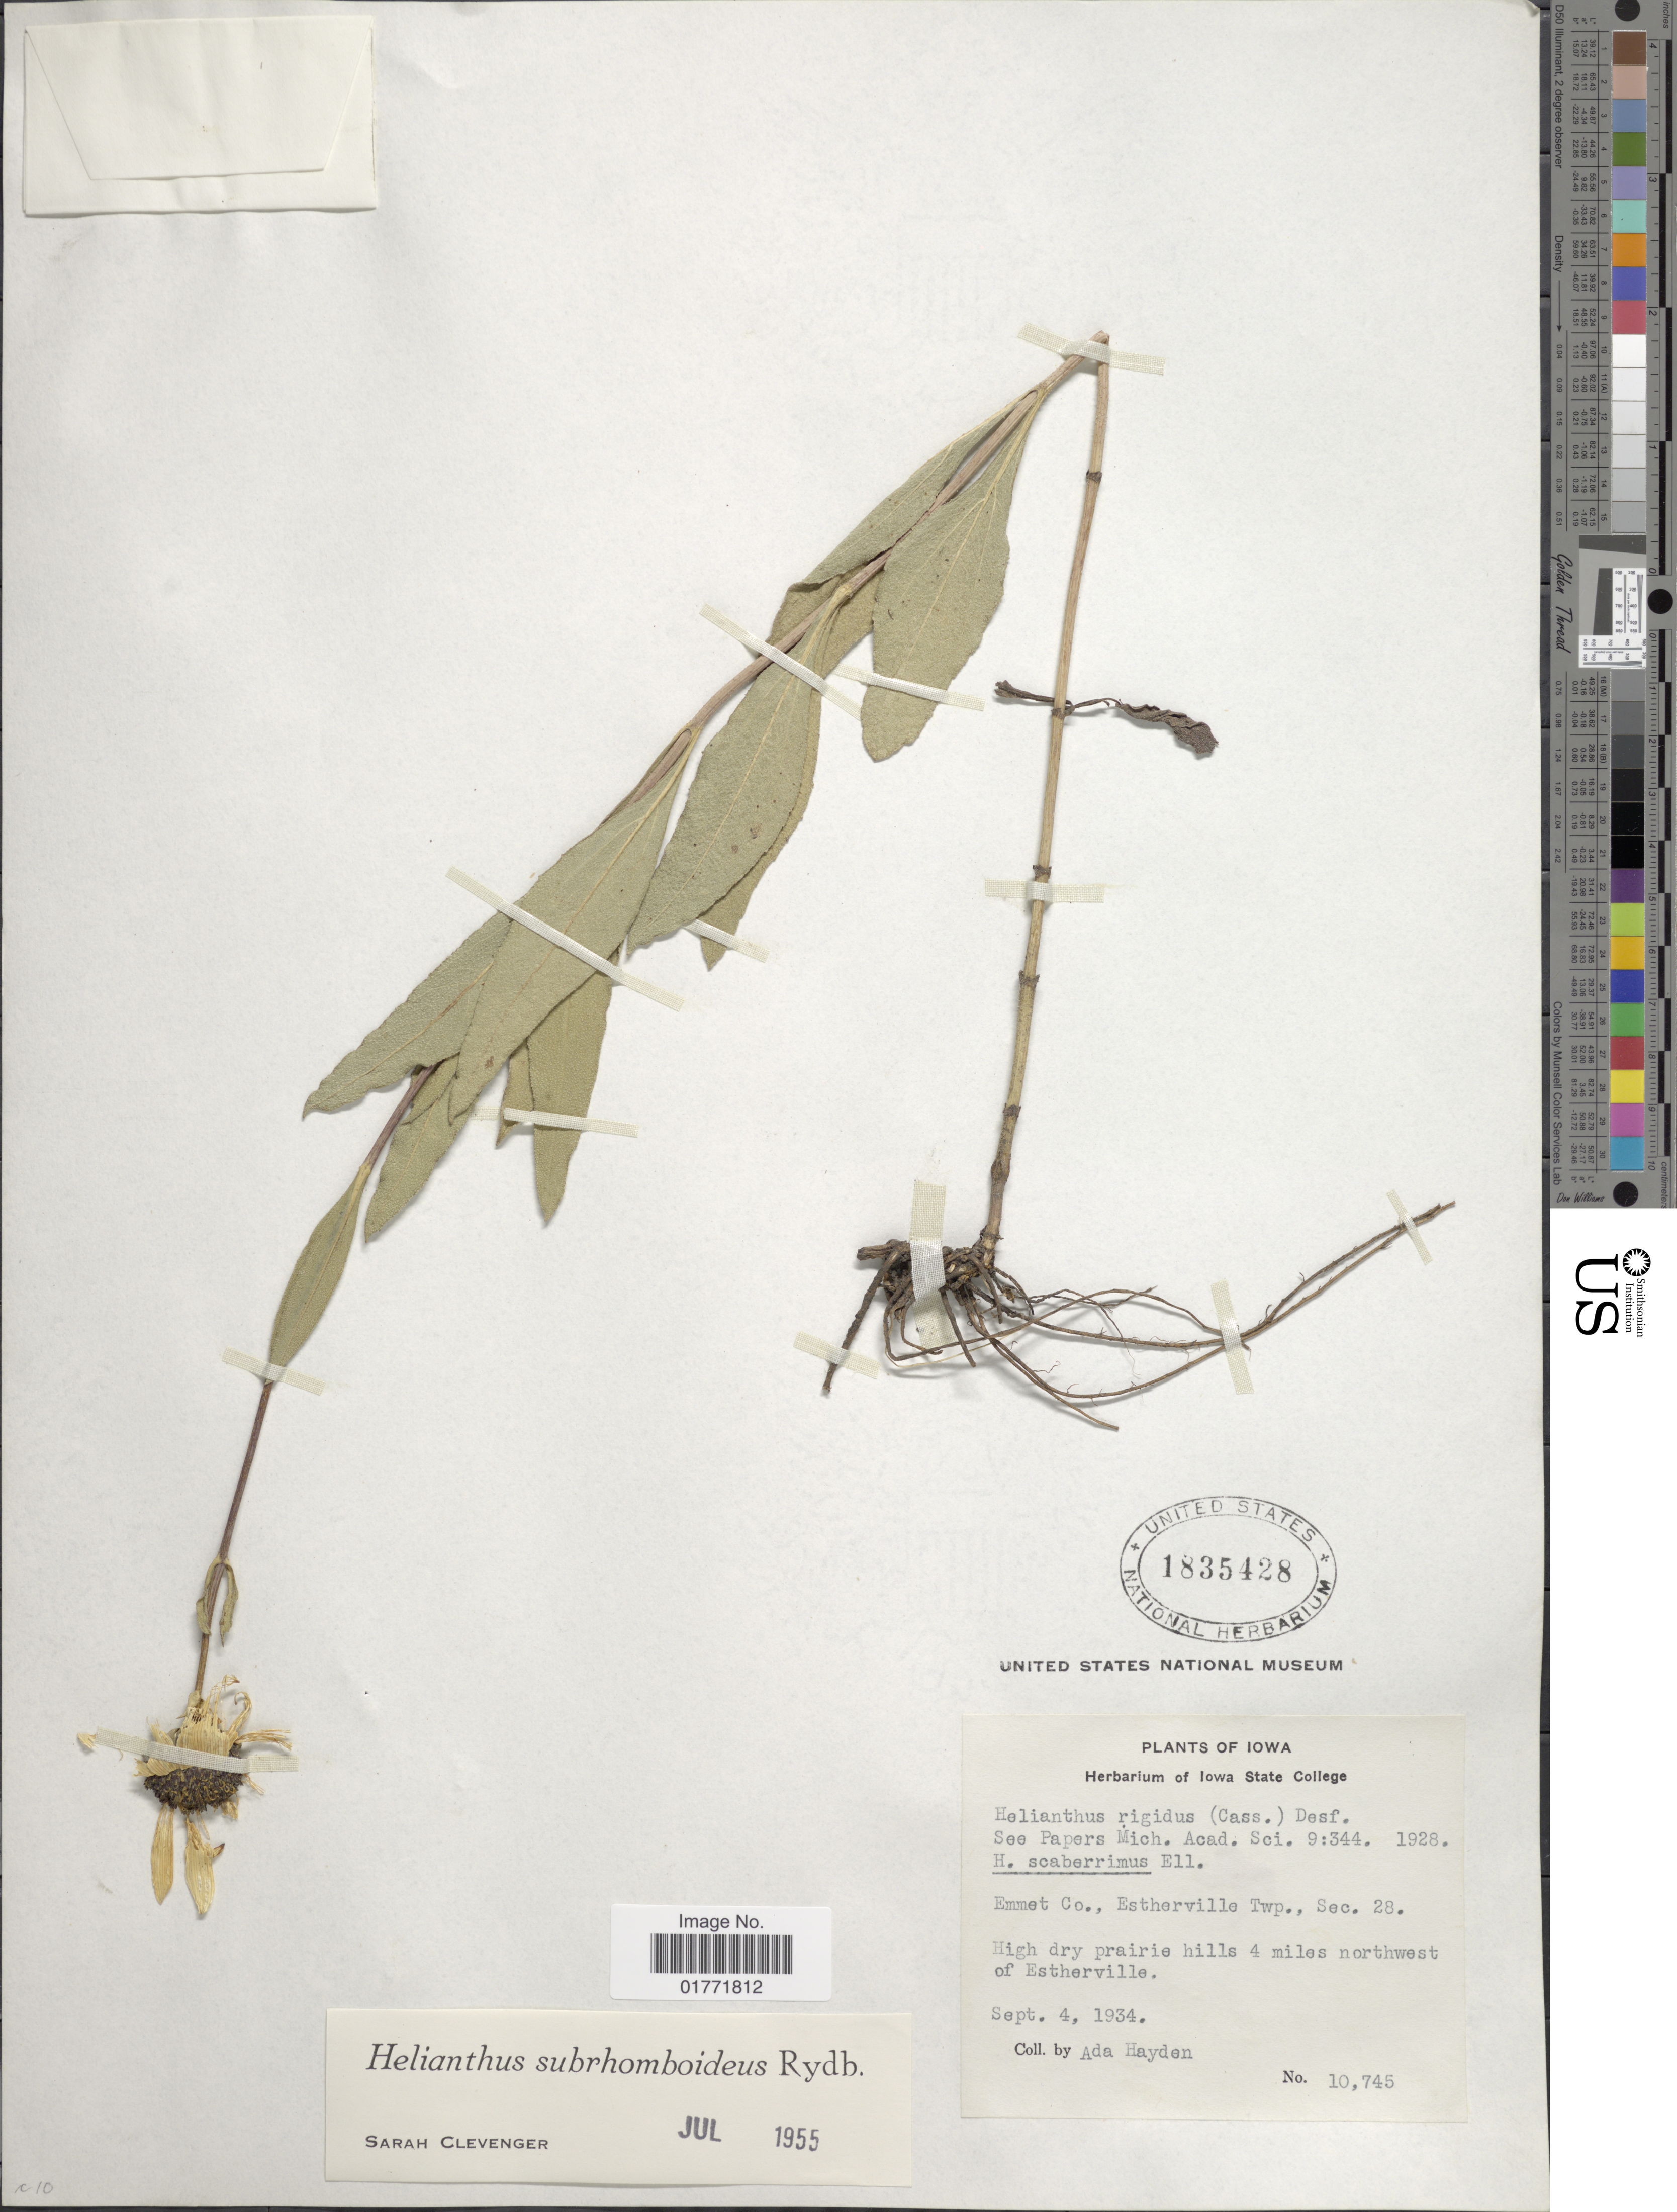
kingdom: Plantae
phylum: Tracheophyta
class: Magnoliopsida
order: Asterales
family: Asteraceae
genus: Helianthus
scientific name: Helianthus subrhomboideus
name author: Rydb.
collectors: Ada Hayden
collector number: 10745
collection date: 1934-09-04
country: United States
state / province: Iowa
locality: Iowa. Emmet Co., Estherville Twp., Sec. 28. Prairie hills 4 miles northwest of Estherville.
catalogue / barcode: US 1835428